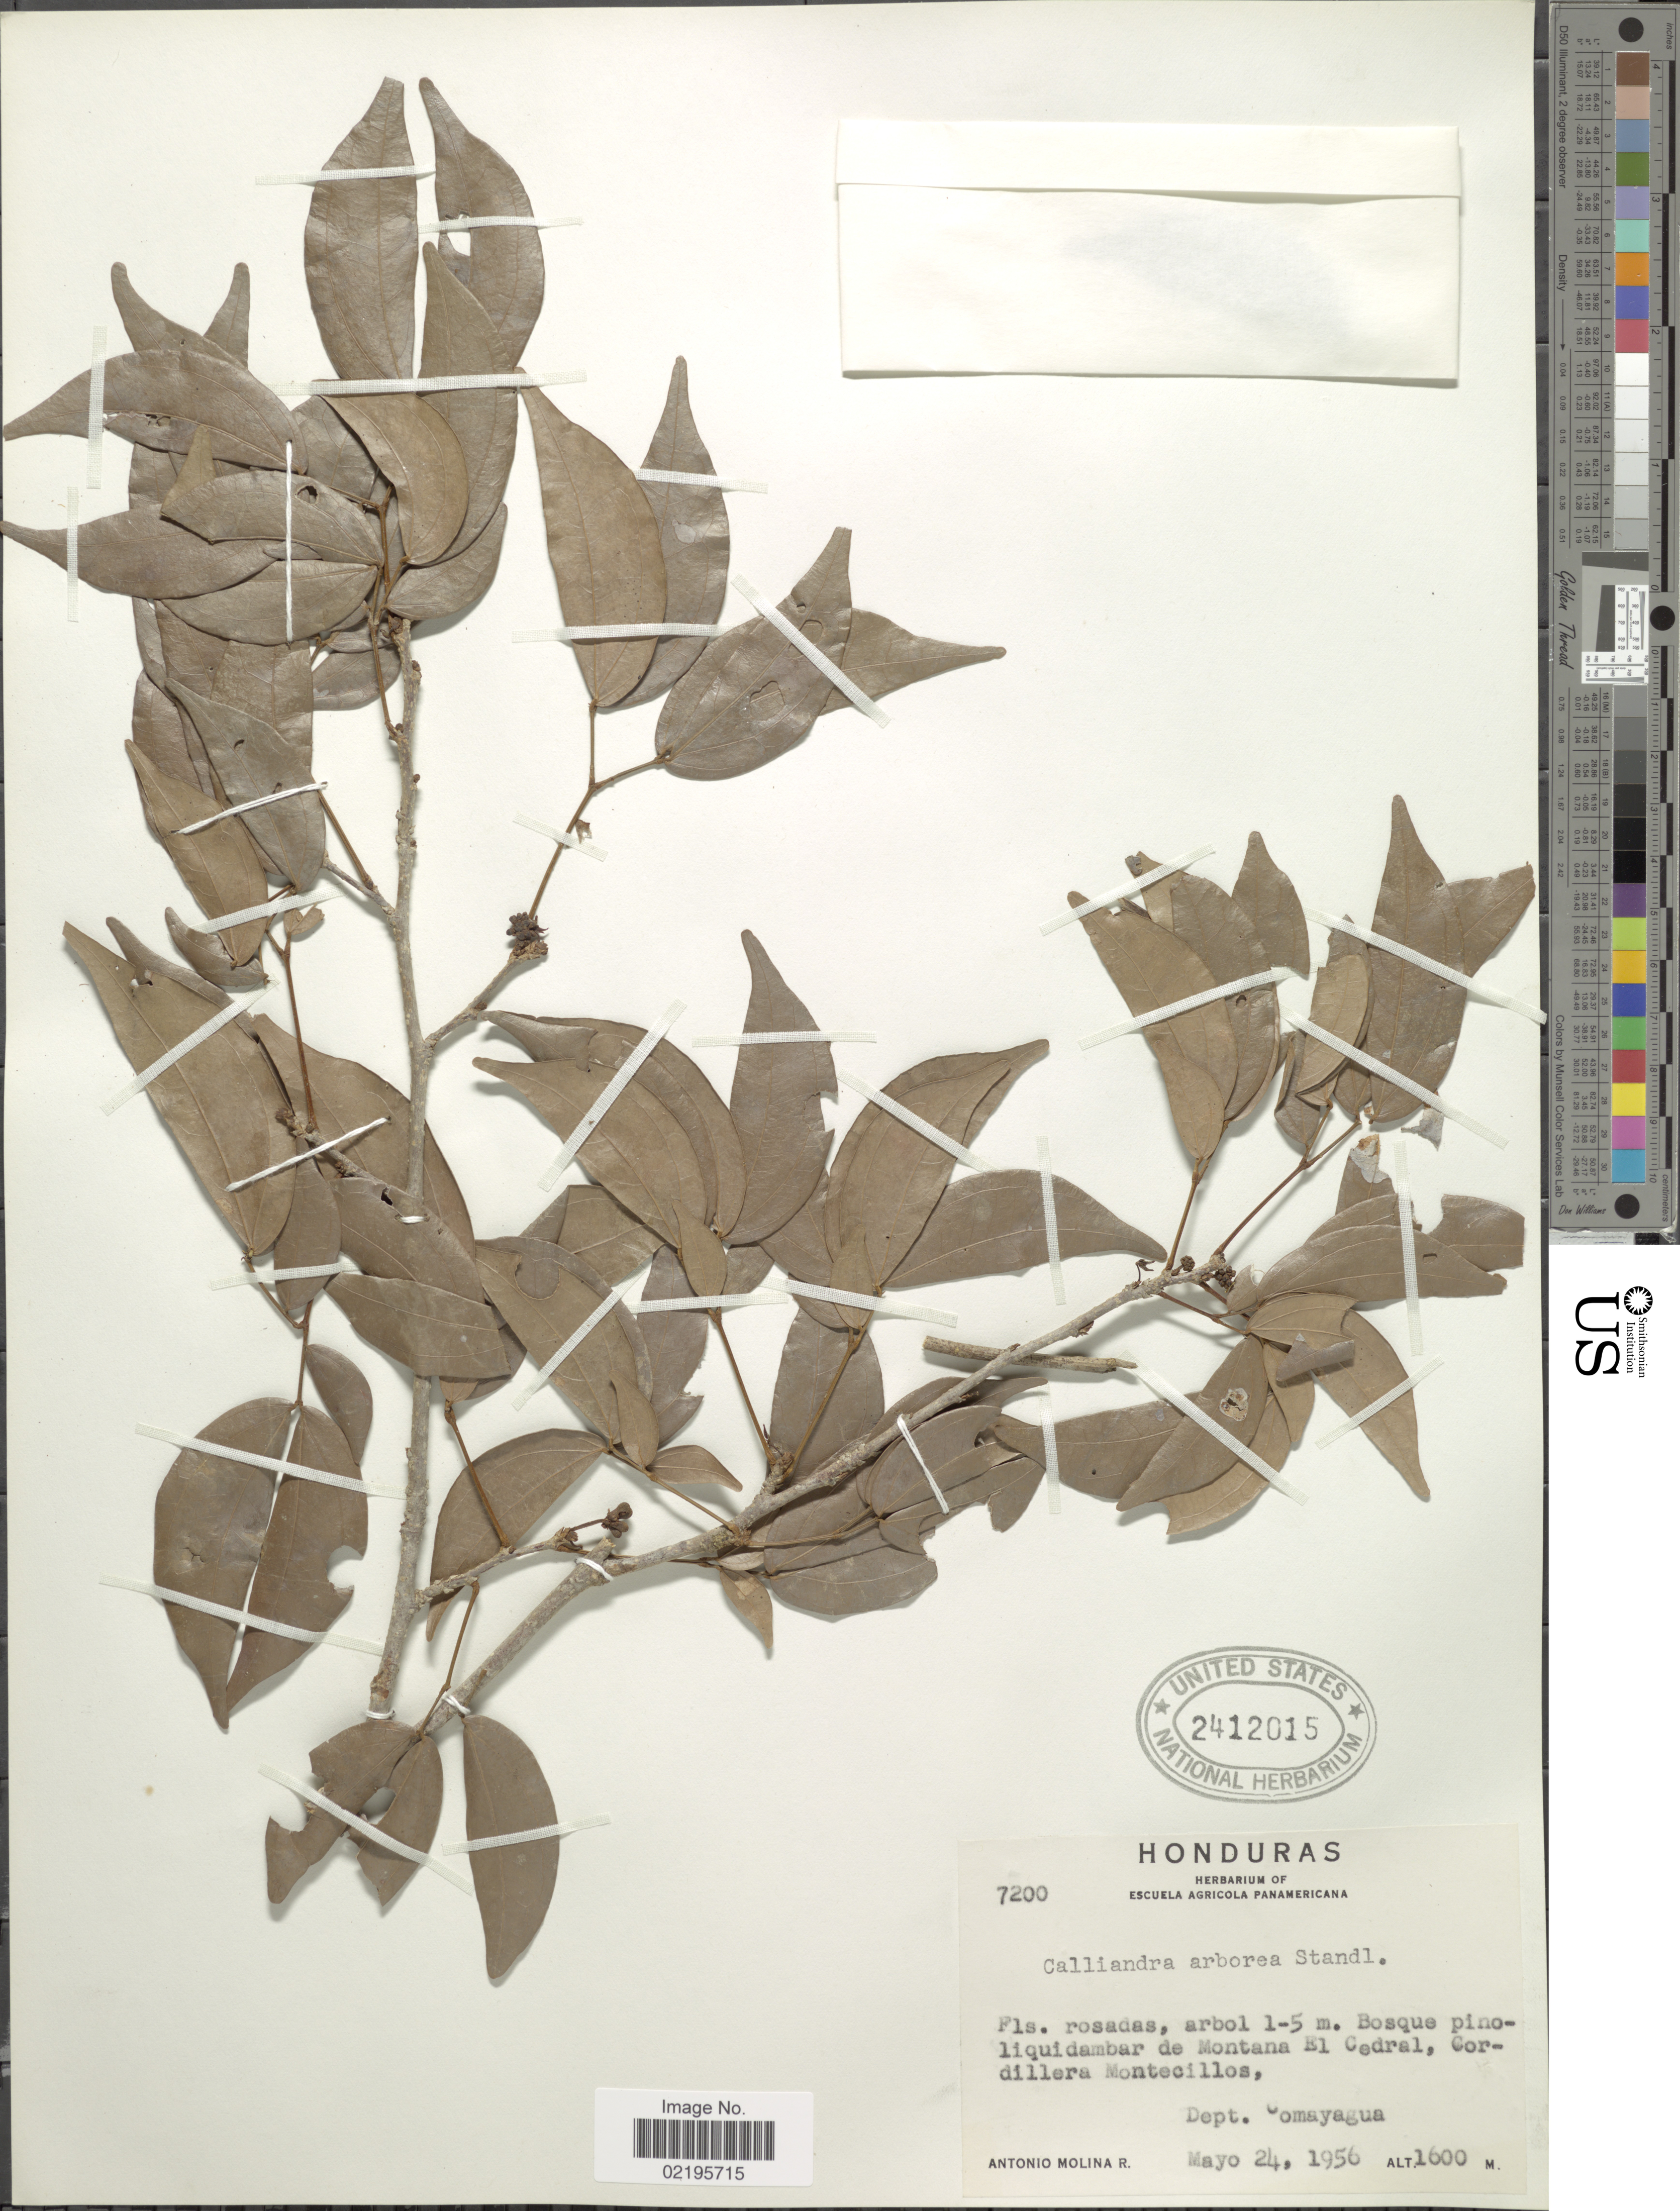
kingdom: Plantae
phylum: Tracheophyta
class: Magnoliopsida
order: Fabales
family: Fabaceae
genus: Calliandra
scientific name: Calliandra arborea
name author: Standl.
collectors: A. Molina R.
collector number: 7200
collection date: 1956-05-24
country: Honduras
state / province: Comayagua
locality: Bosque pinoliquidambar de Montana El Cedral, Cordillera Montecillos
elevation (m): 1600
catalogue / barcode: US 2412015